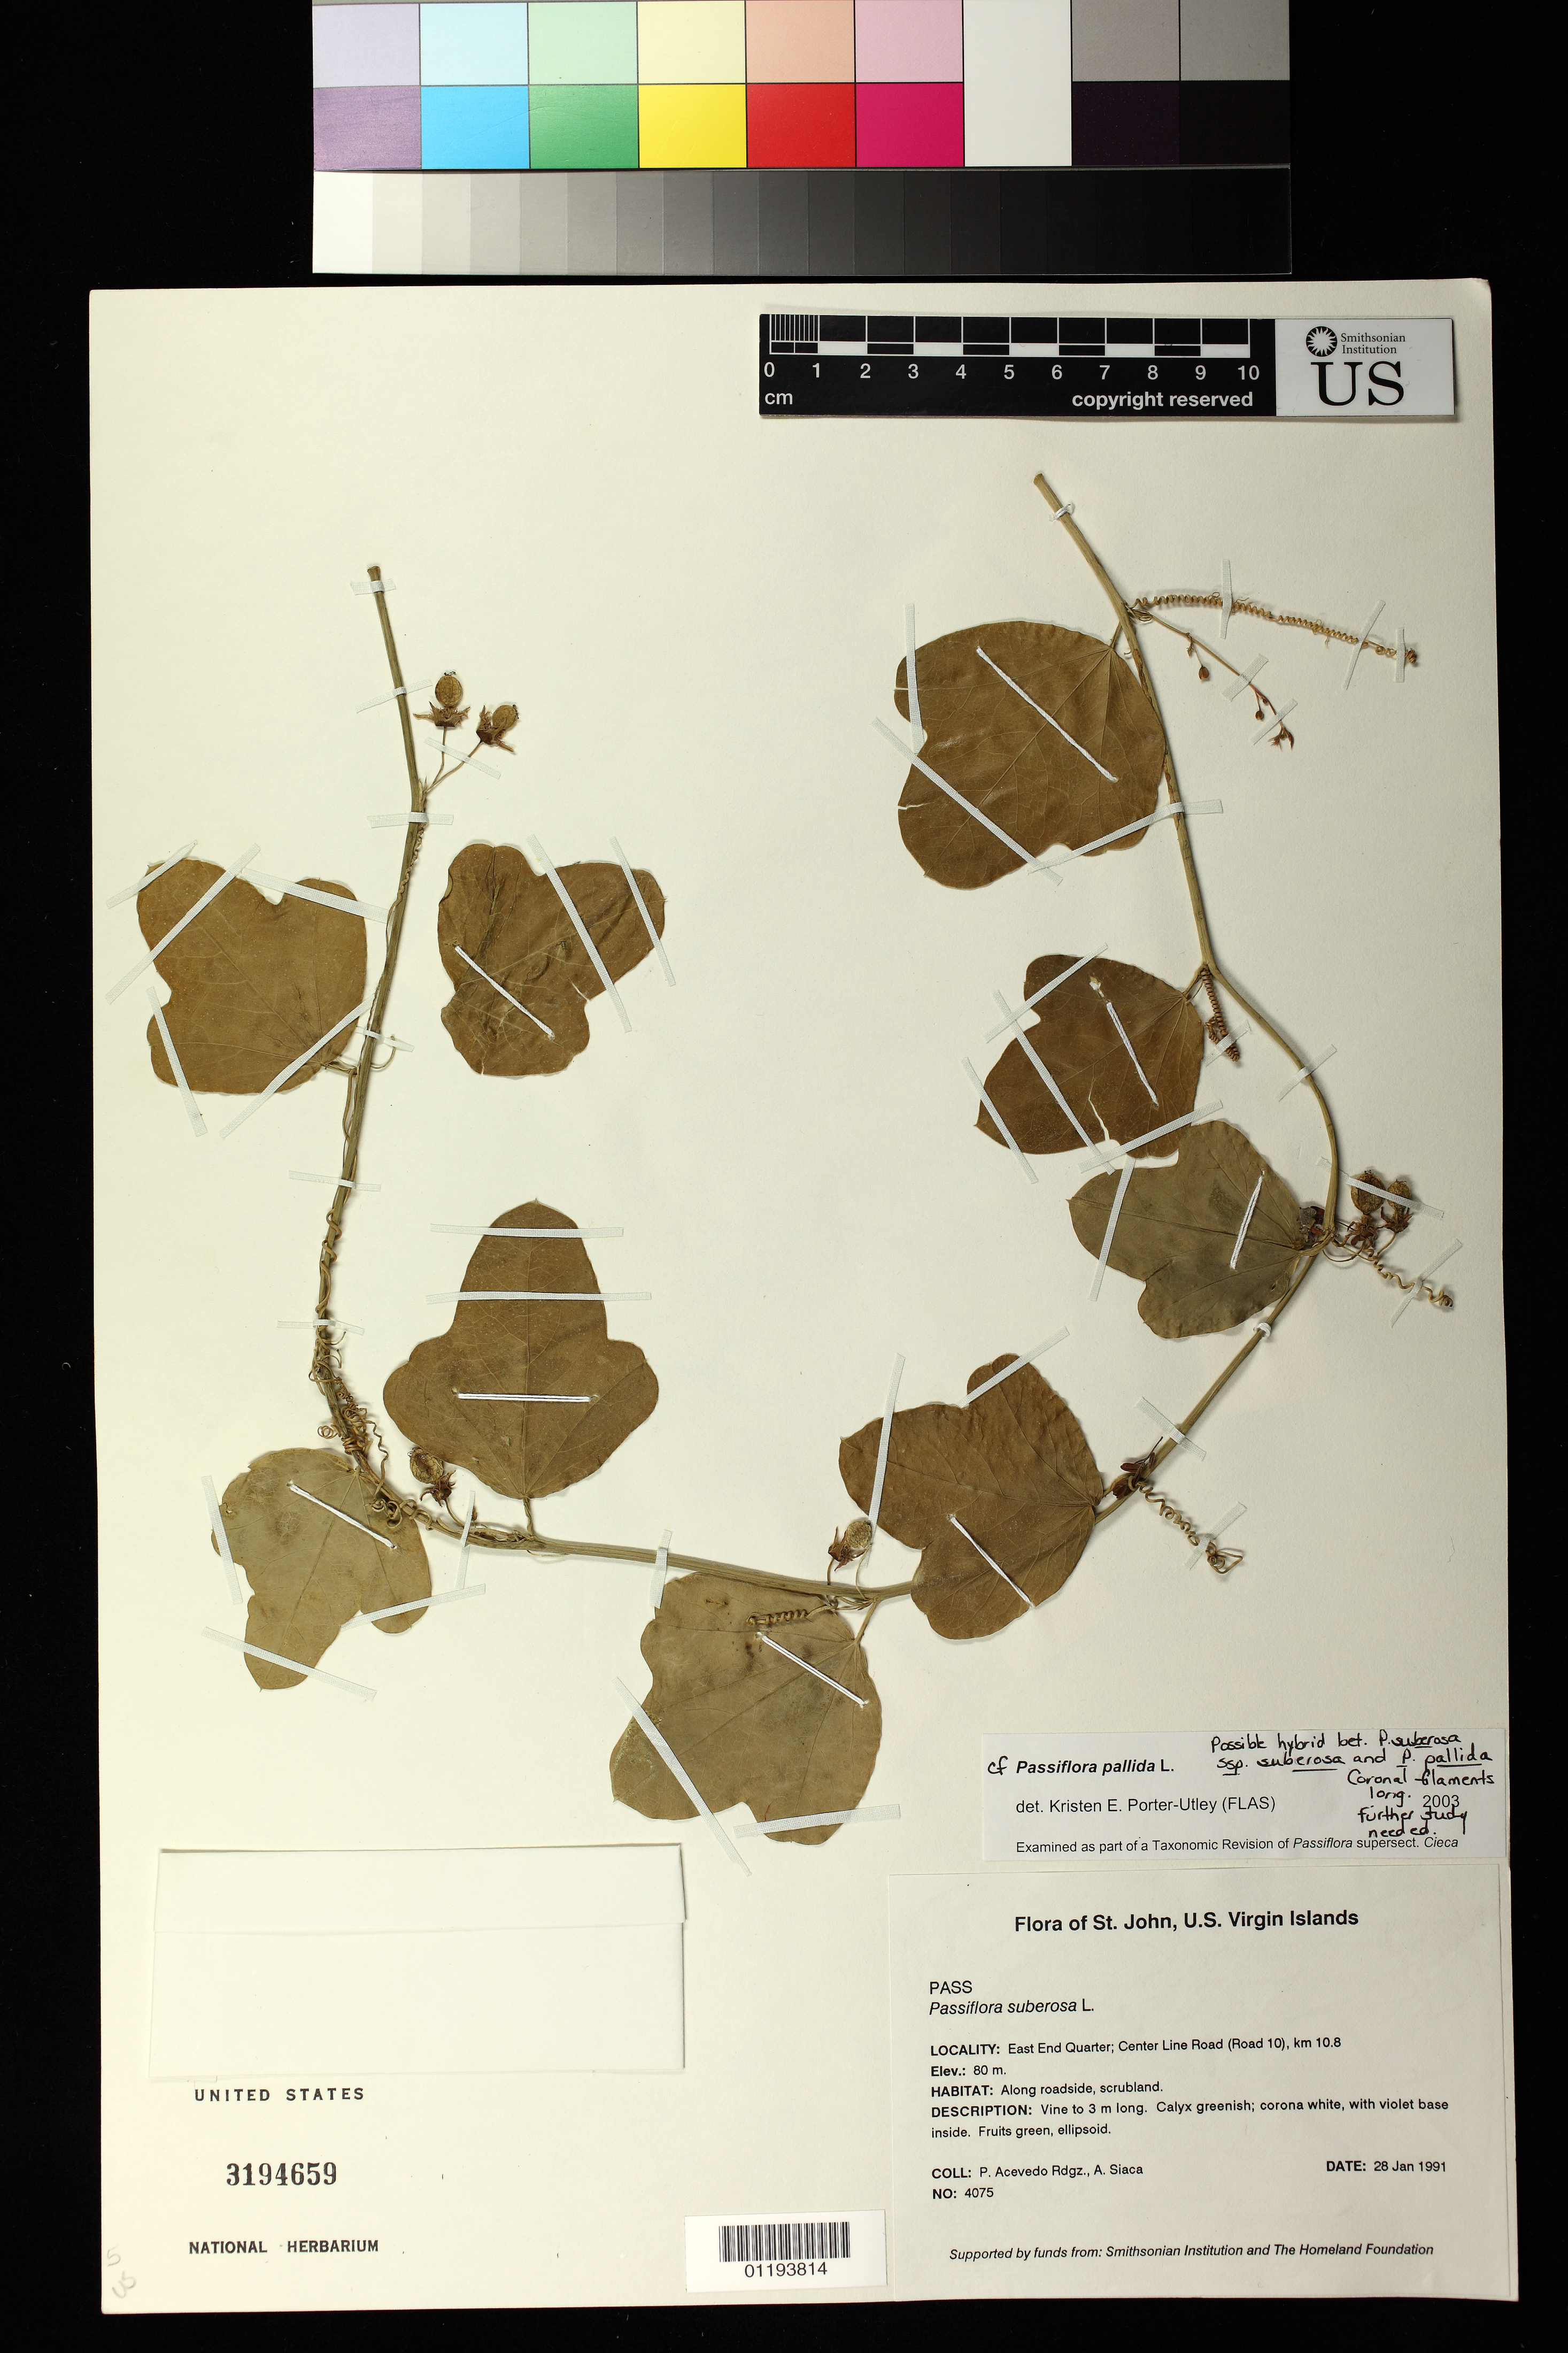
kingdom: Plantae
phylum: Tracheophyta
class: Magnoliopsida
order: Malpighiales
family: Passifloraceae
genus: Passiflora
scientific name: Passiflora pallida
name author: L.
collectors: P. Acevedo-Rodr. & A. Siaca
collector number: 4075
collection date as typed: Jan 28 1991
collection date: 1991-01-28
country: U.S. Virgin Islands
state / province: Saint John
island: St. John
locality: U.S. Virgin Islands: East End Quarter; Center Line Road (Road 10), km 10.8 Along roadside, scrubland.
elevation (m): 80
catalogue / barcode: US 3194659